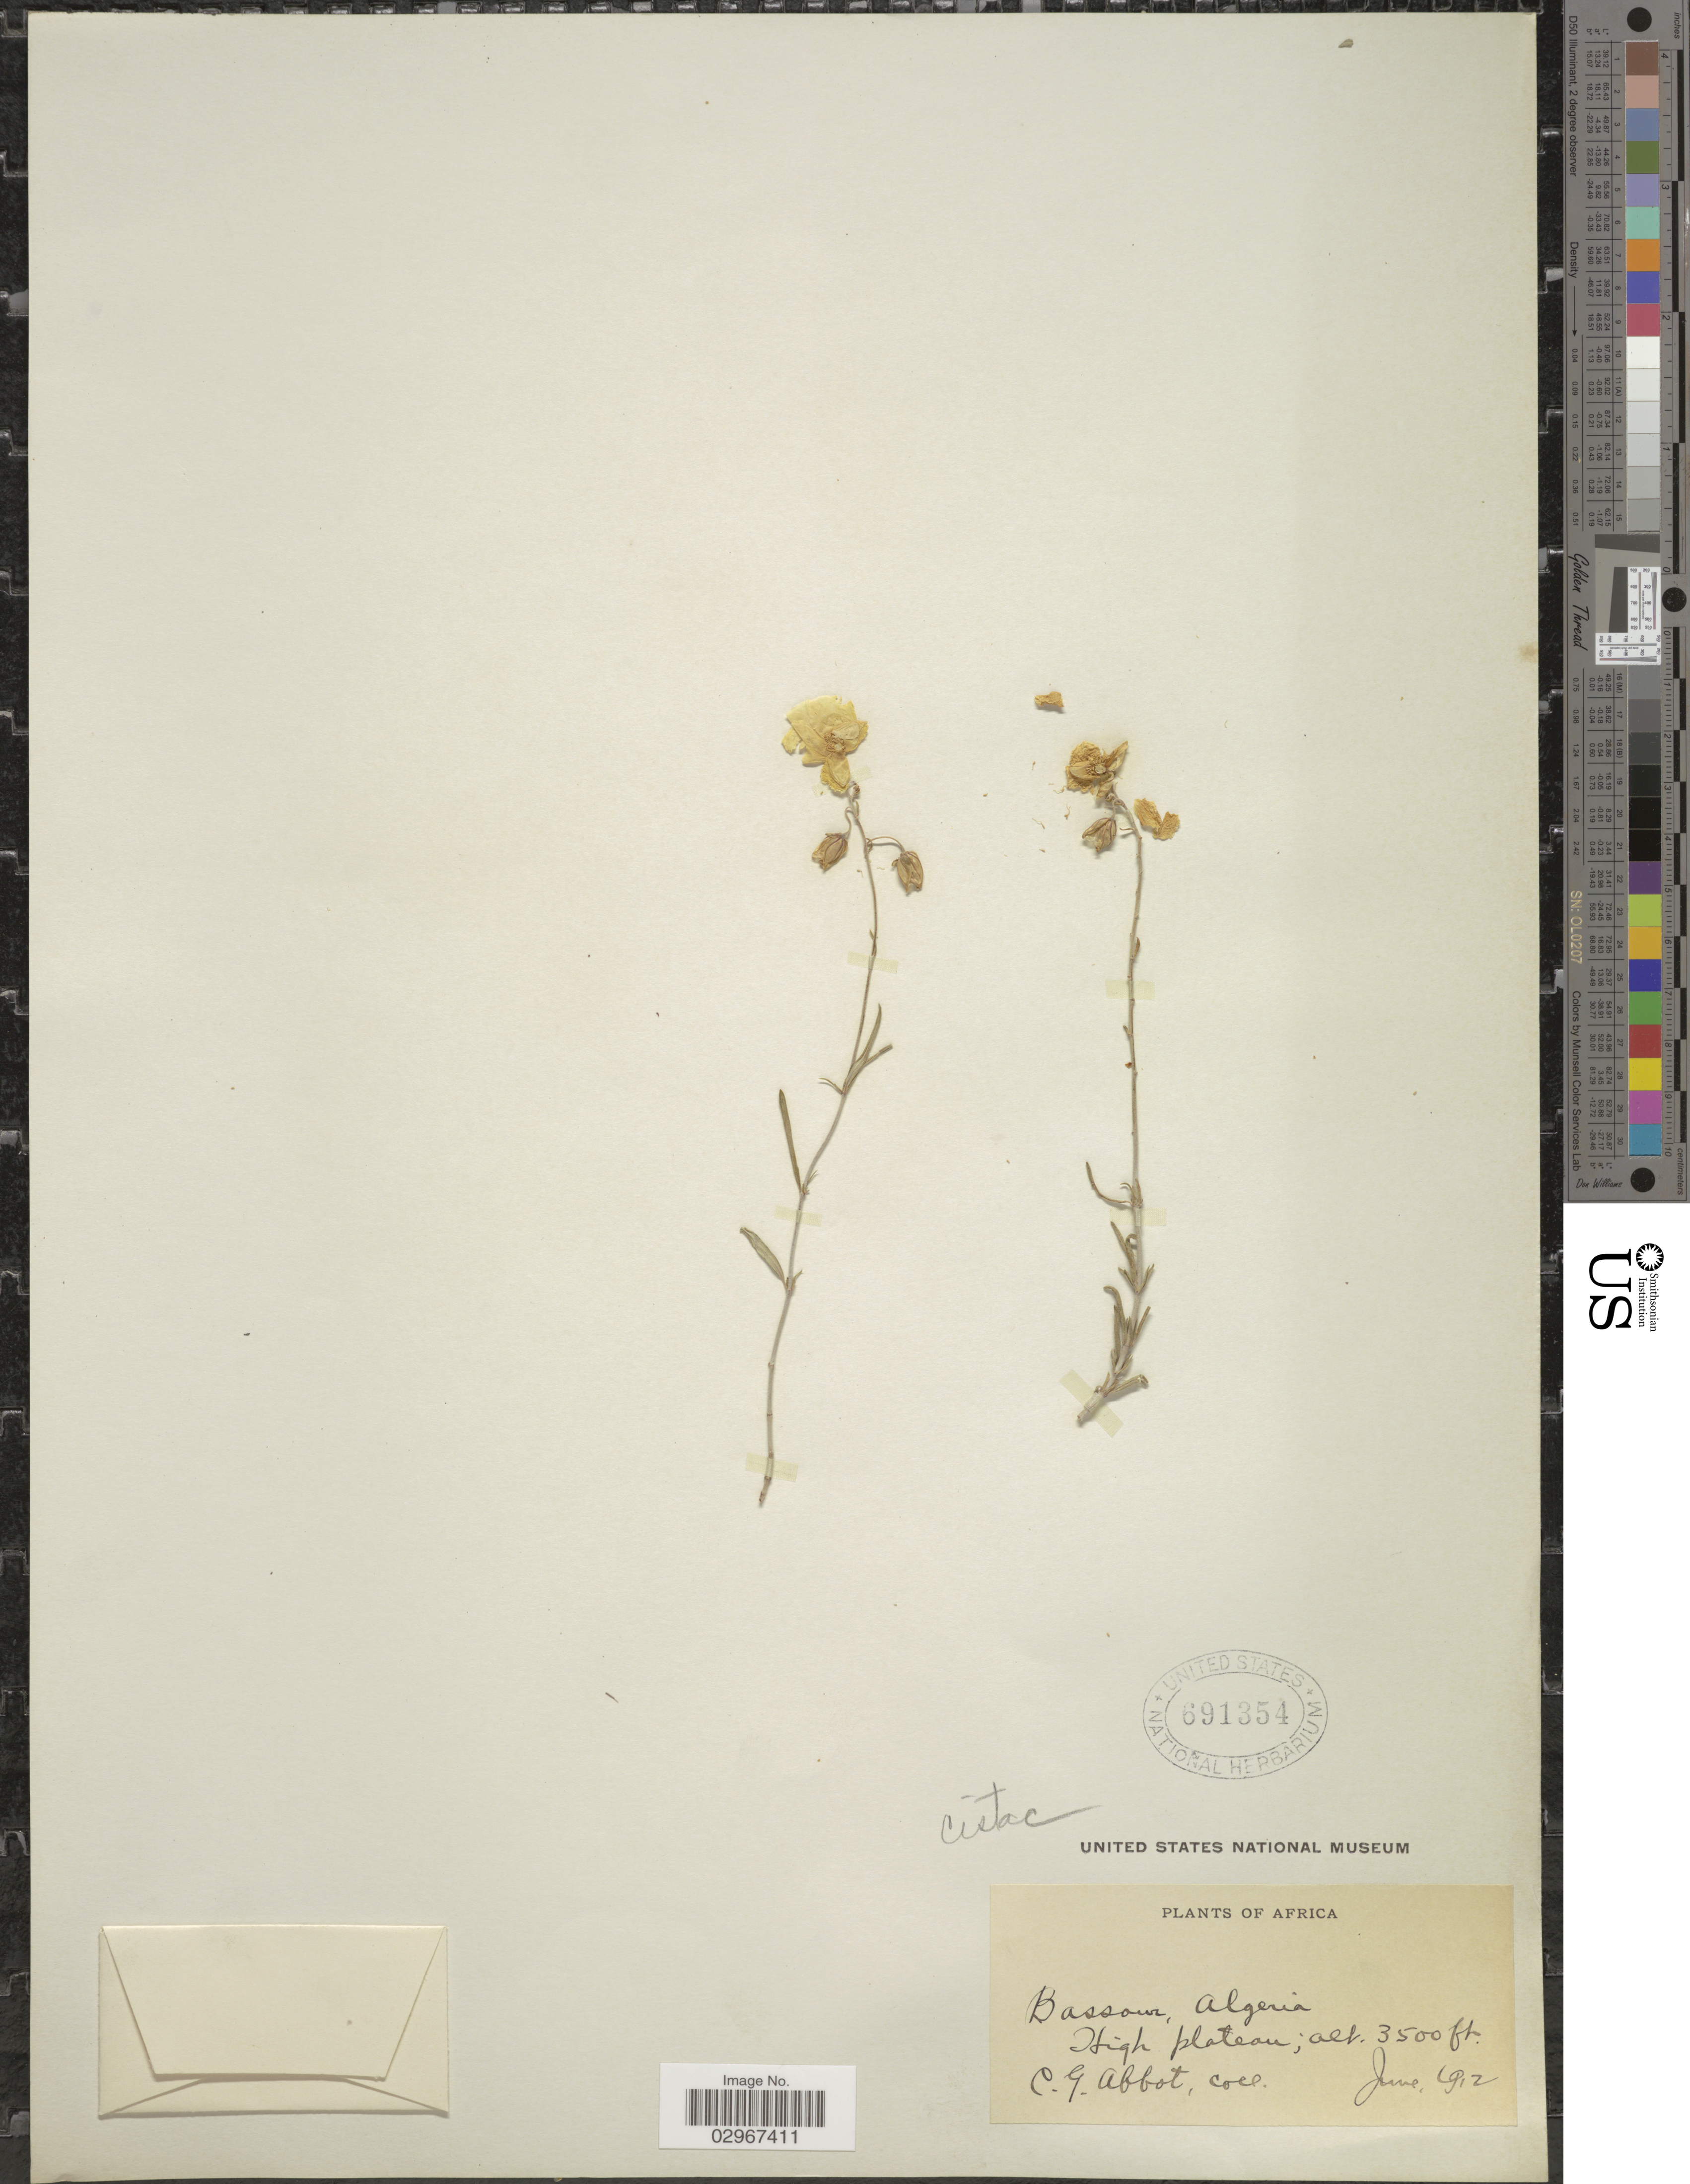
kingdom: Plantae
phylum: Tracheophyta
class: Magnoliopsida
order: Malvales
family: Cistaceae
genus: Helianthemum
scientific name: Helianthemum sp.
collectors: C. G. Abbott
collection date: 1912-06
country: Algeria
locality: Bassowi. High plateau.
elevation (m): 1067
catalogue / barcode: US 691354